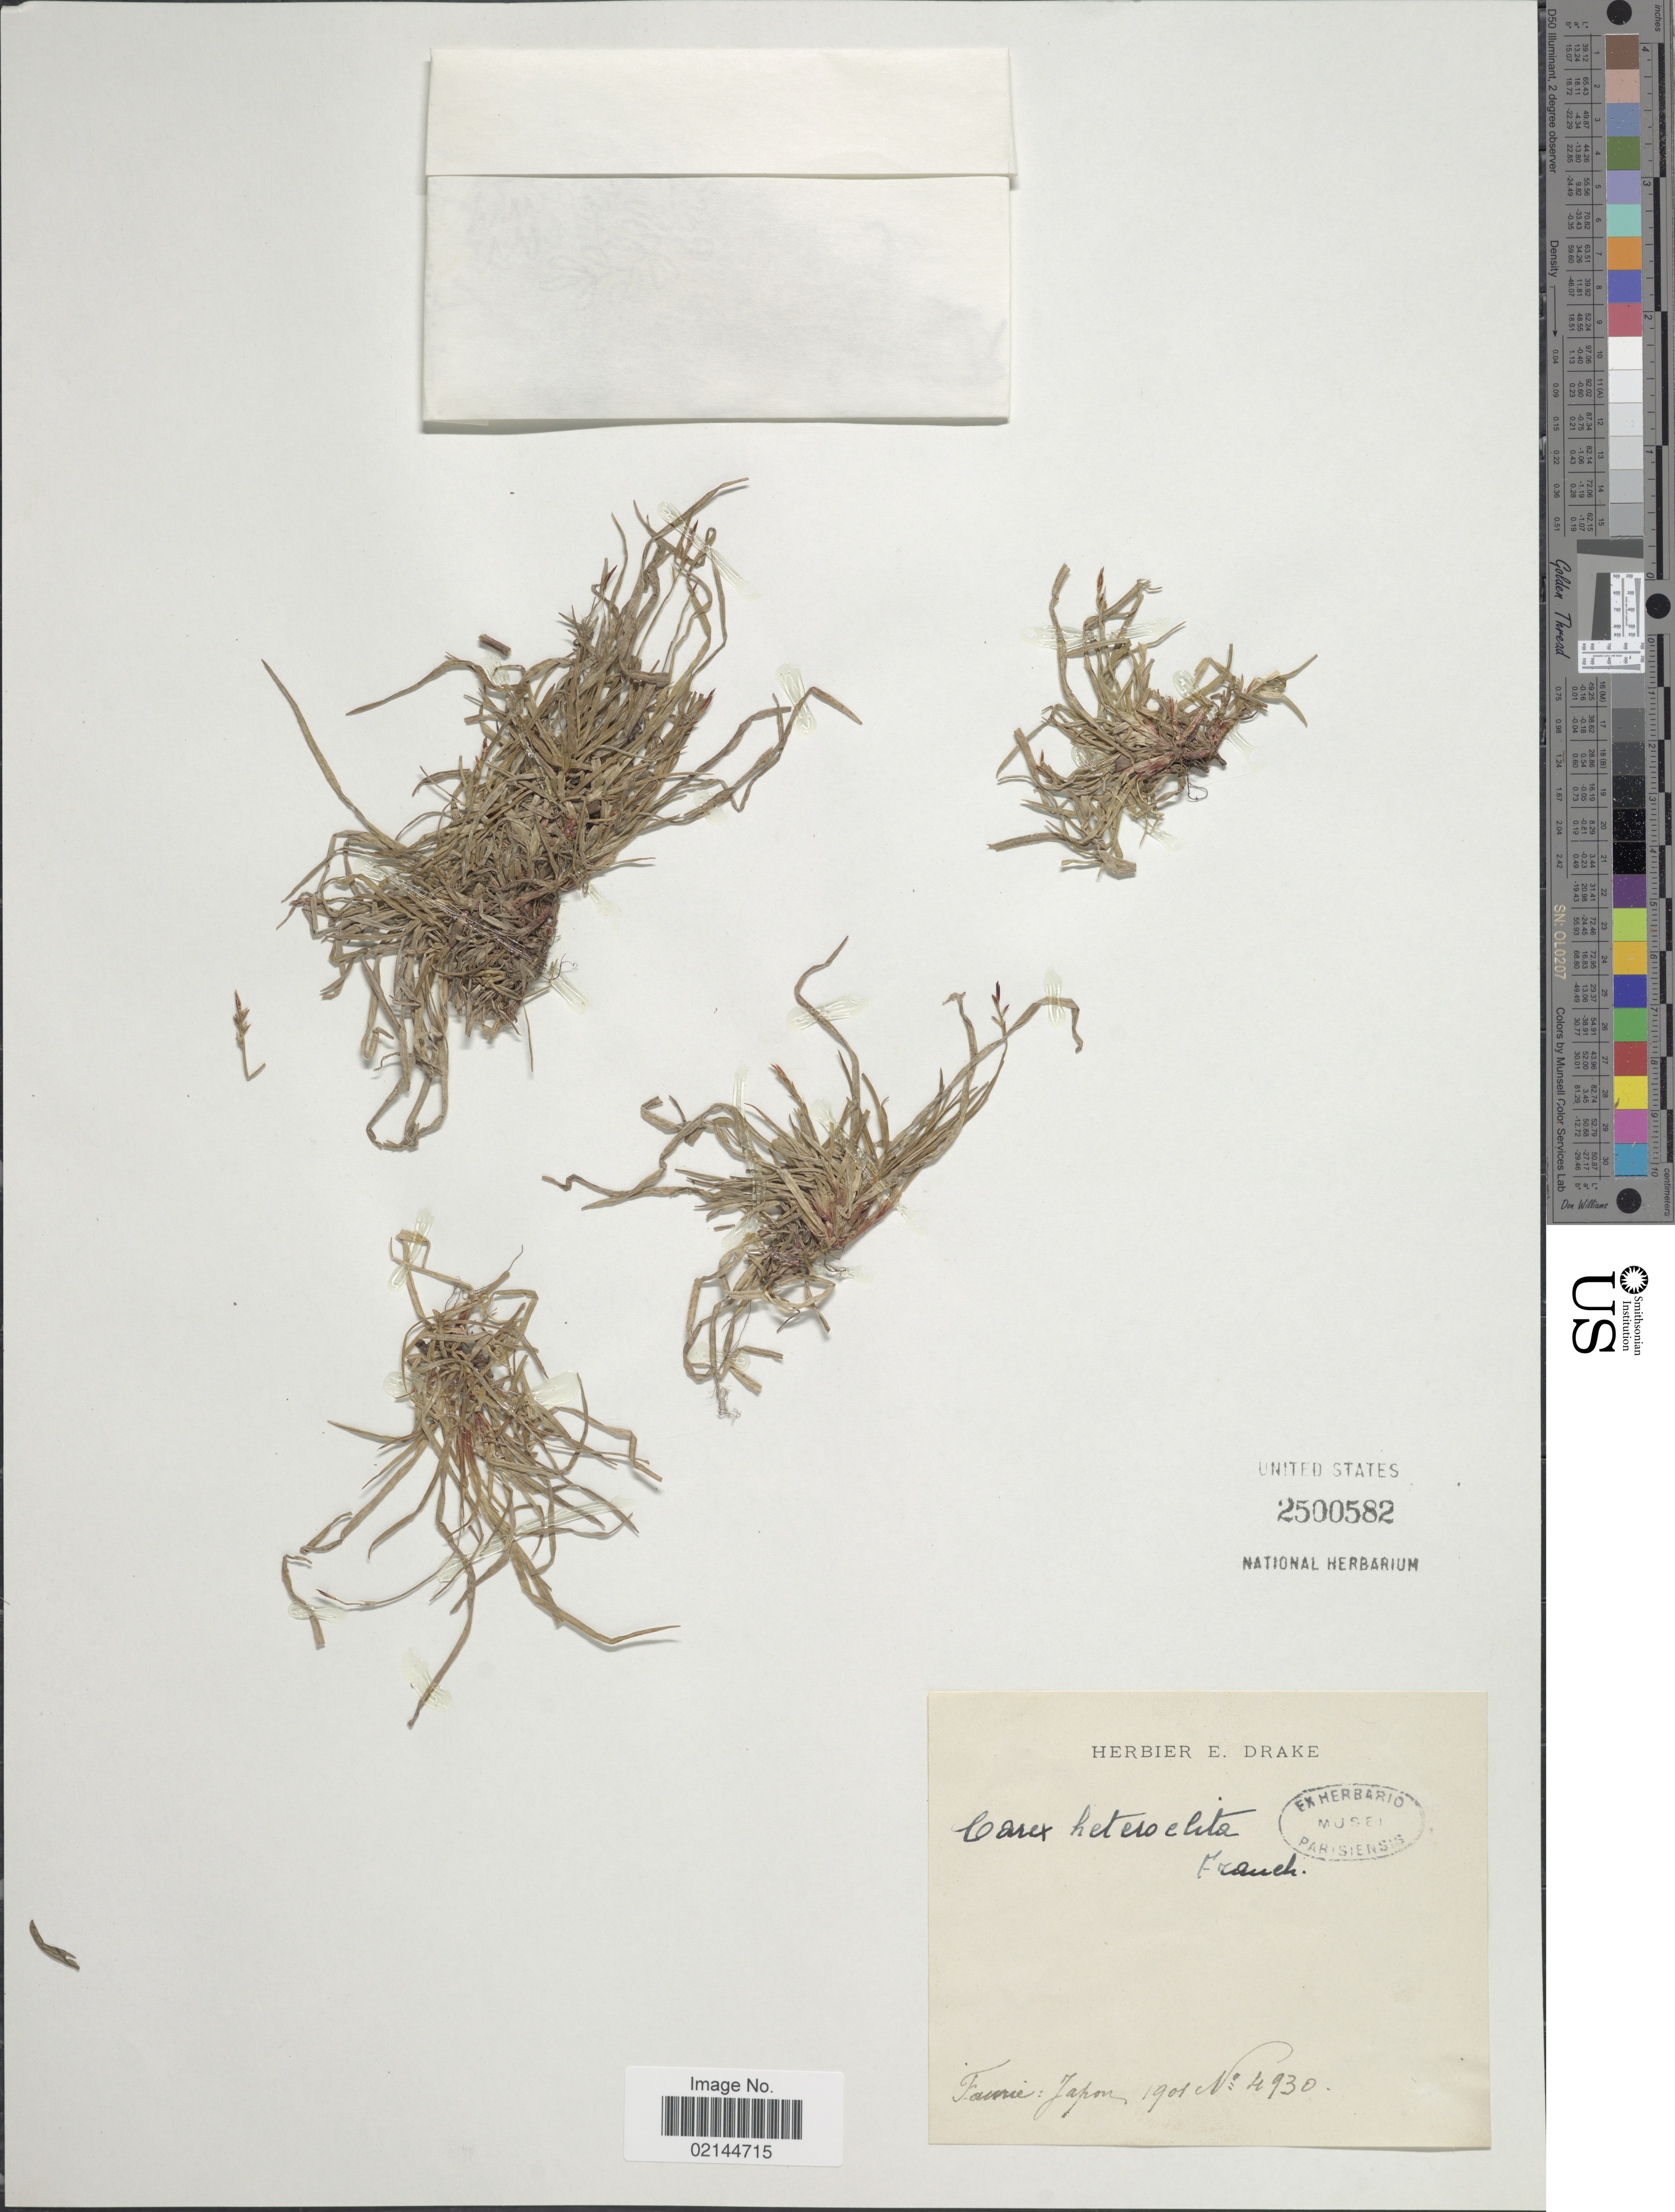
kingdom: Plantae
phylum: Tracheophyta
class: Liliopsida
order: Poales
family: Cyperaceae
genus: Carex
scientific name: Carex heteroclita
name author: Franch.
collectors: -. Faurie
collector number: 4930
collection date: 1901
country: Japan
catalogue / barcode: US 2500582